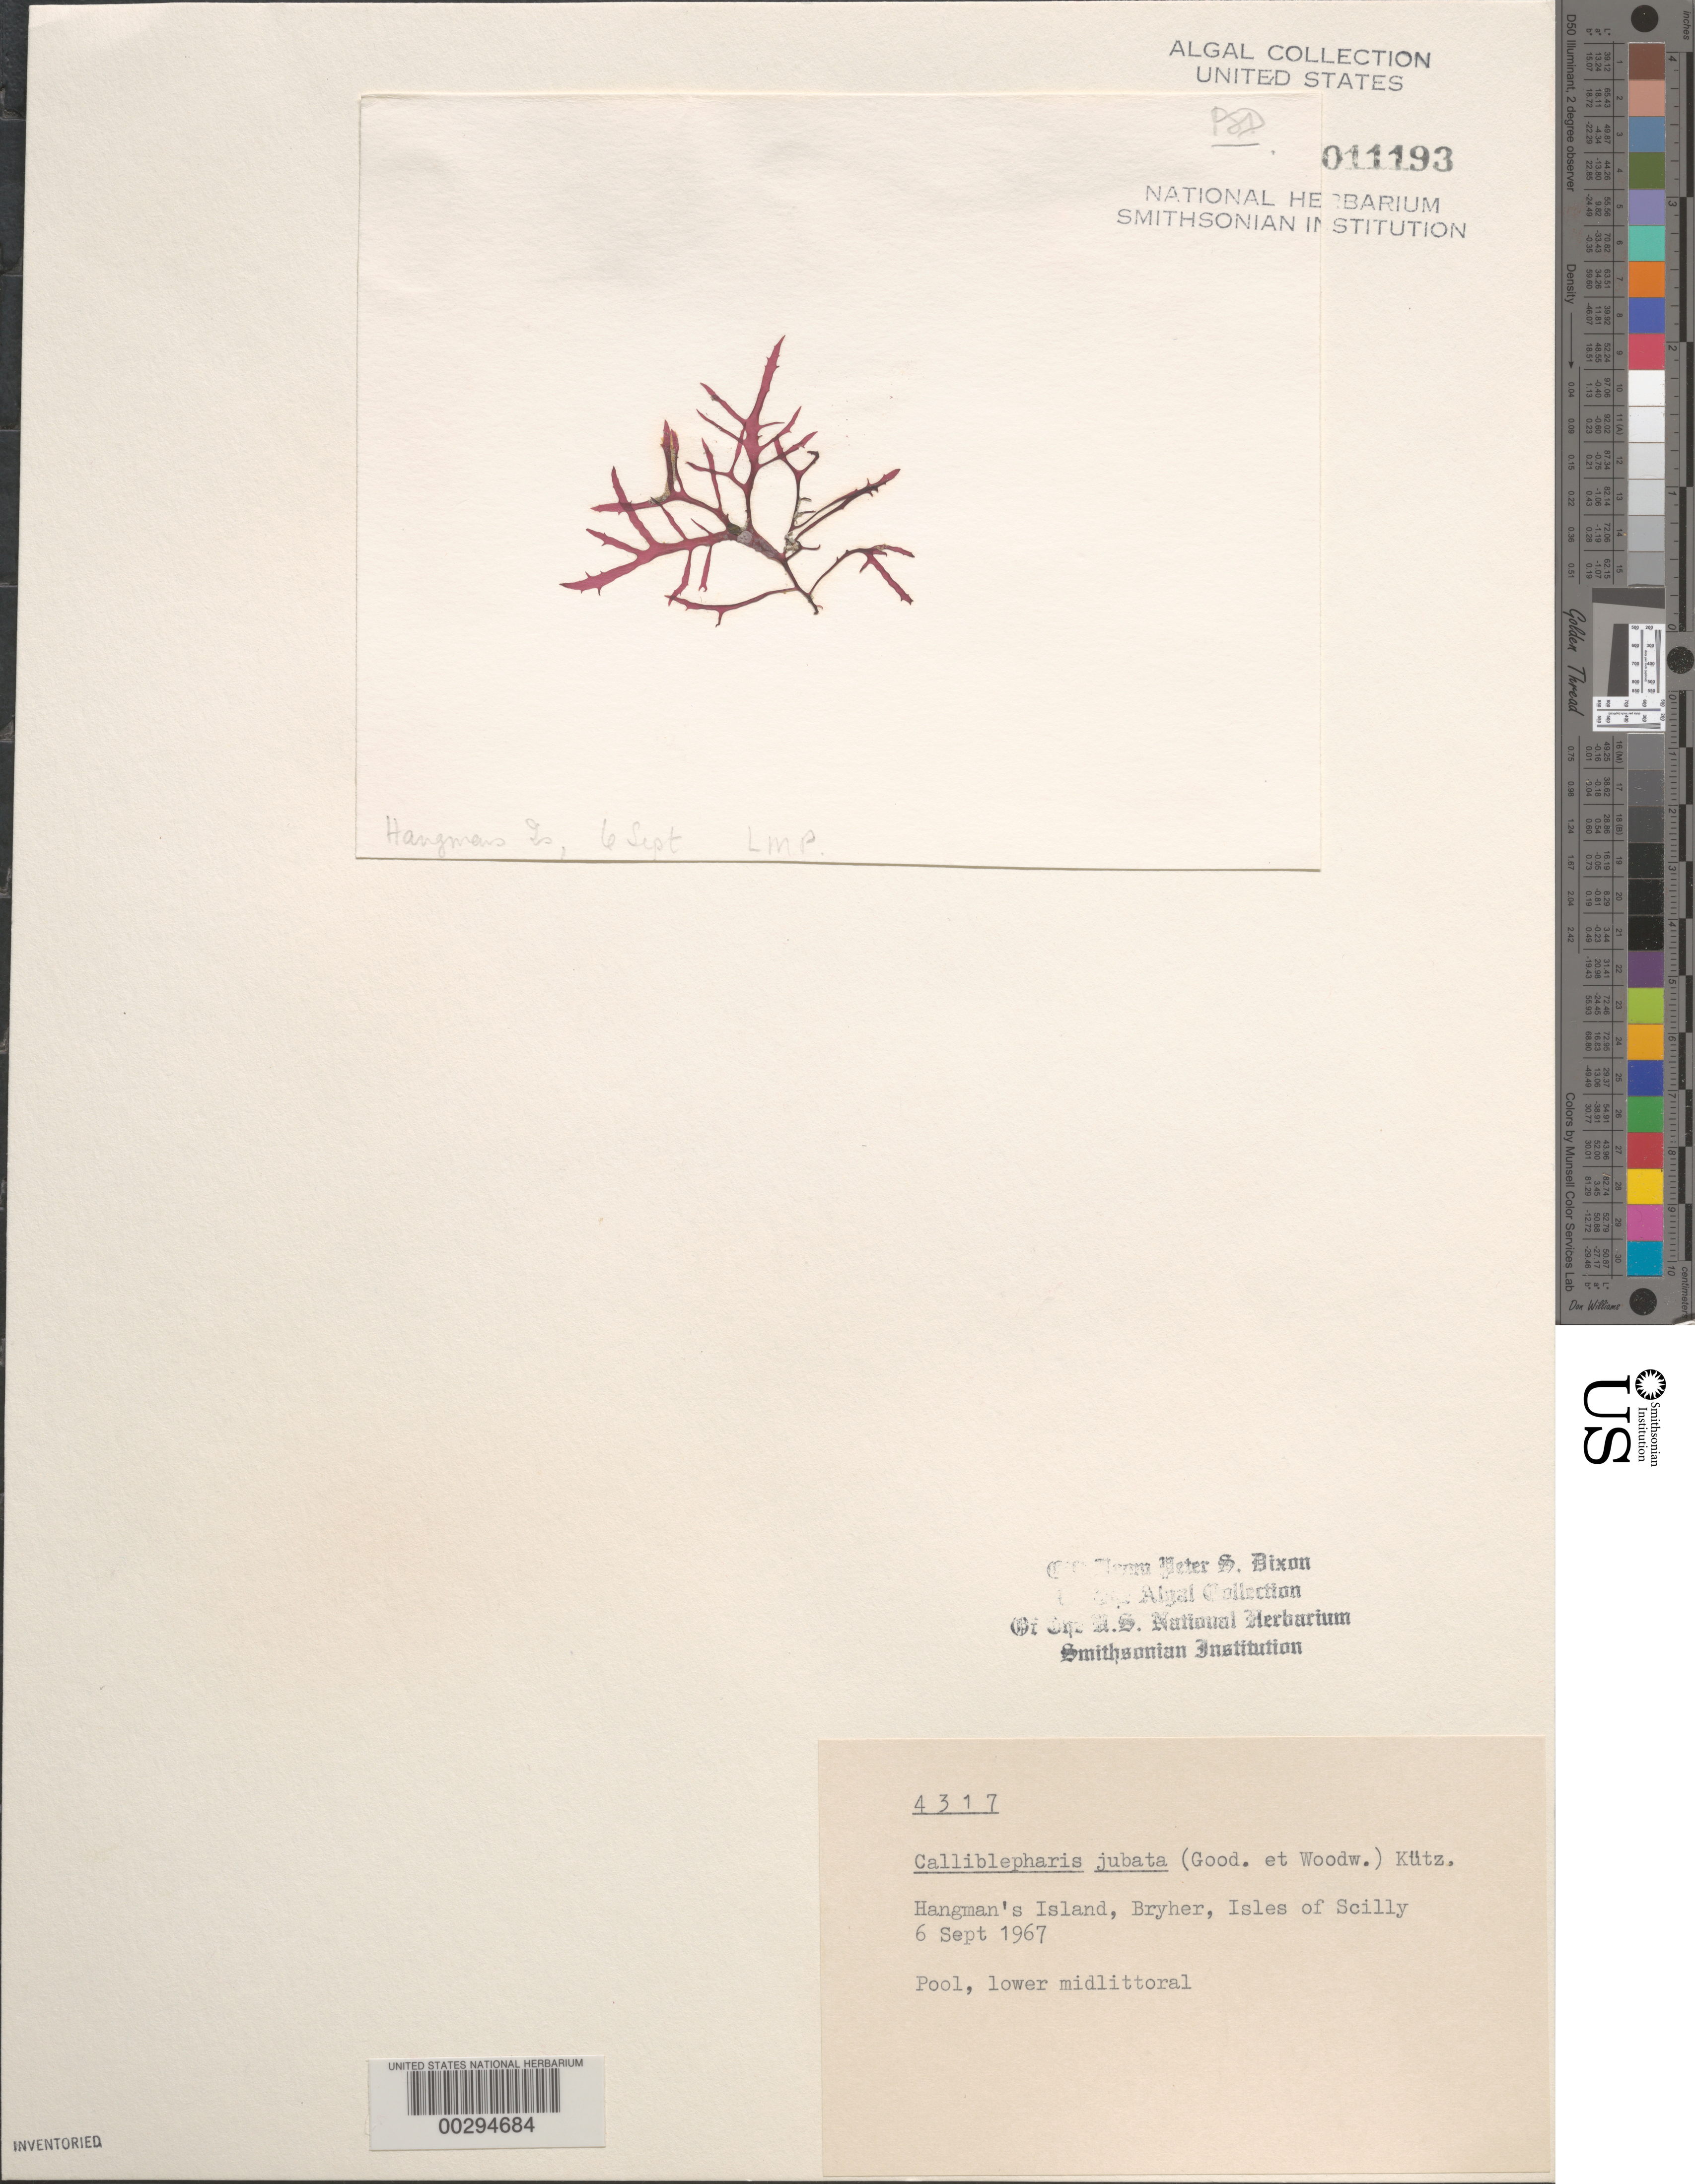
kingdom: Plantae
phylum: Rhodophyta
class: Florideophyceae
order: Gigartinales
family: Cystocloniaceae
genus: Calliblepharis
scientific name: Calliblepharis jubata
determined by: Dixon, P. S.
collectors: P. S. Dixon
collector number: PSD 4317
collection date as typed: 06 Sep 1967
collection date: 1967-09-06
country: United Kingdom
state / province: England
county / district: Council of the Isles of Scilly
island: Bryher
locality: Hangman's Island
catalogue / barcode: US 11193